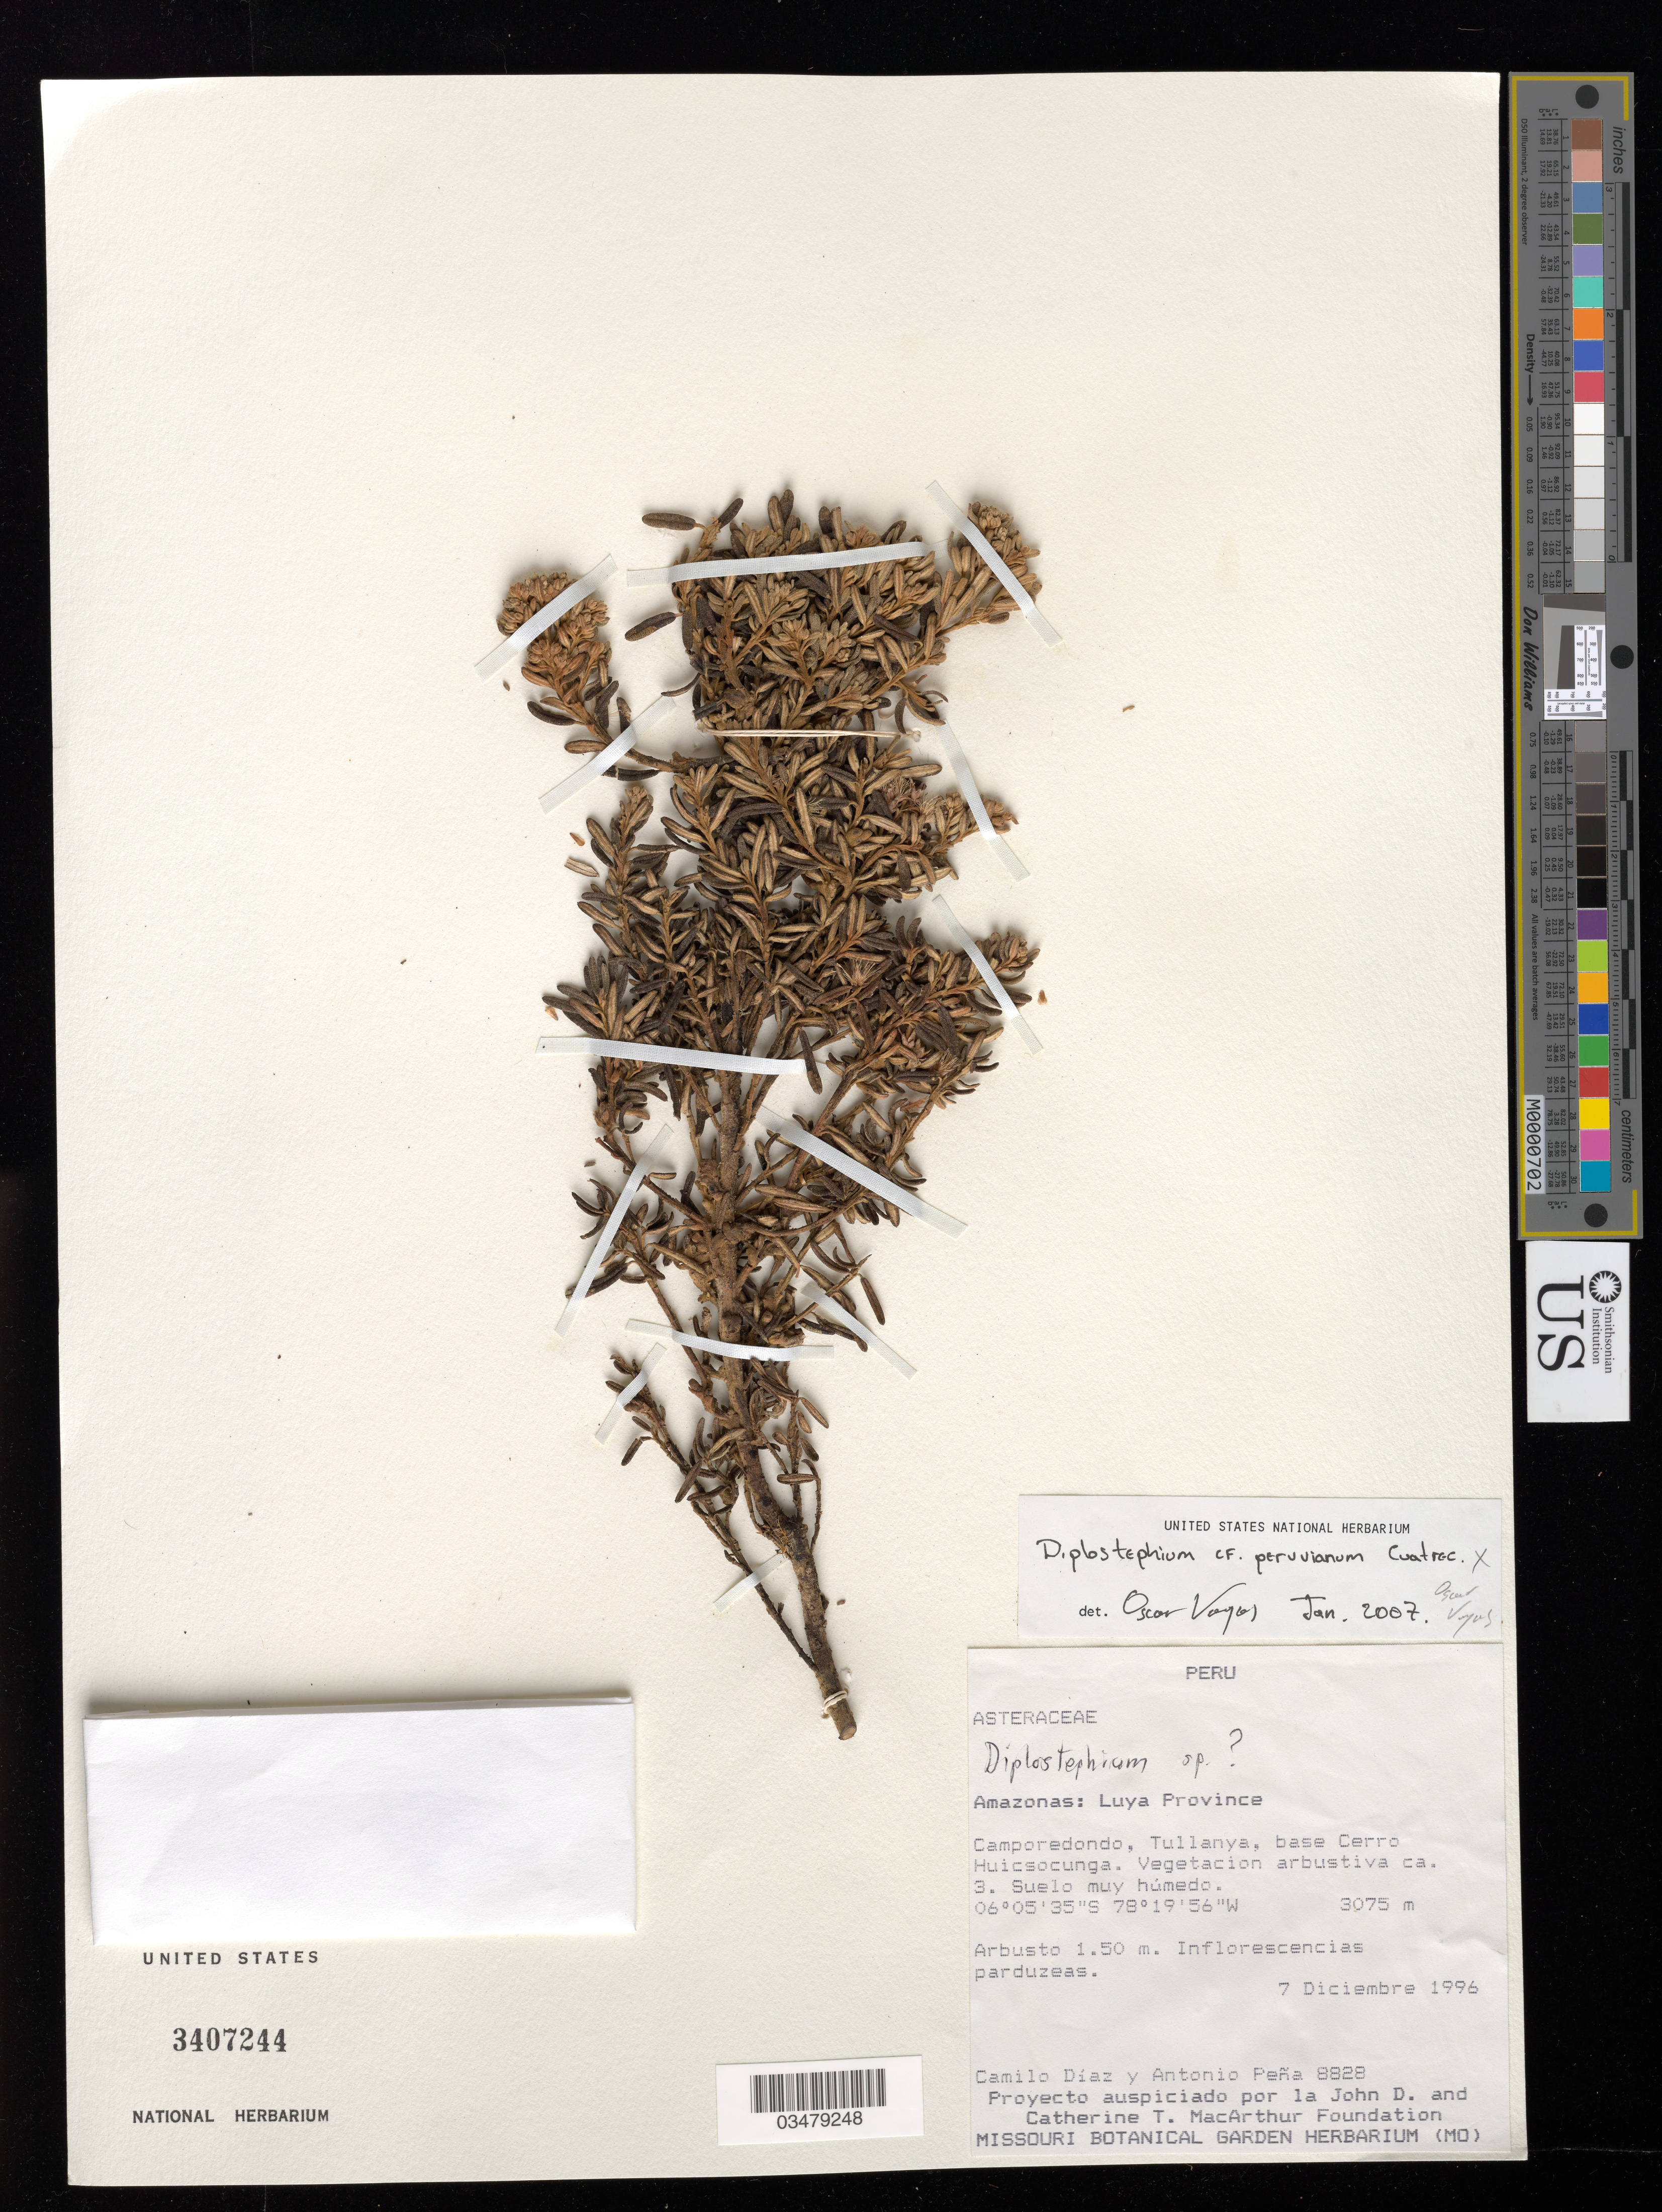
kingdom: Plantae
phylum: Tracheophyta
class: Magnoliopsida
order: Asterales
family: Asteraceae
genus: Diplostephium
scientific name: Diplostephium peruvianum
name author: Cuatrec.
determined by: Vargas, Oscar M.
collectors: C. Díaz & A. Peña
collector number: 8828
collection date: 1996-12-07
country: Peru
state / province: Amazonas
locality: Luya Province, Camporedondo, Tullanya, base Cerro Huicsocunga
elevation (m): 3075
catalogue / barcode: US 3407244